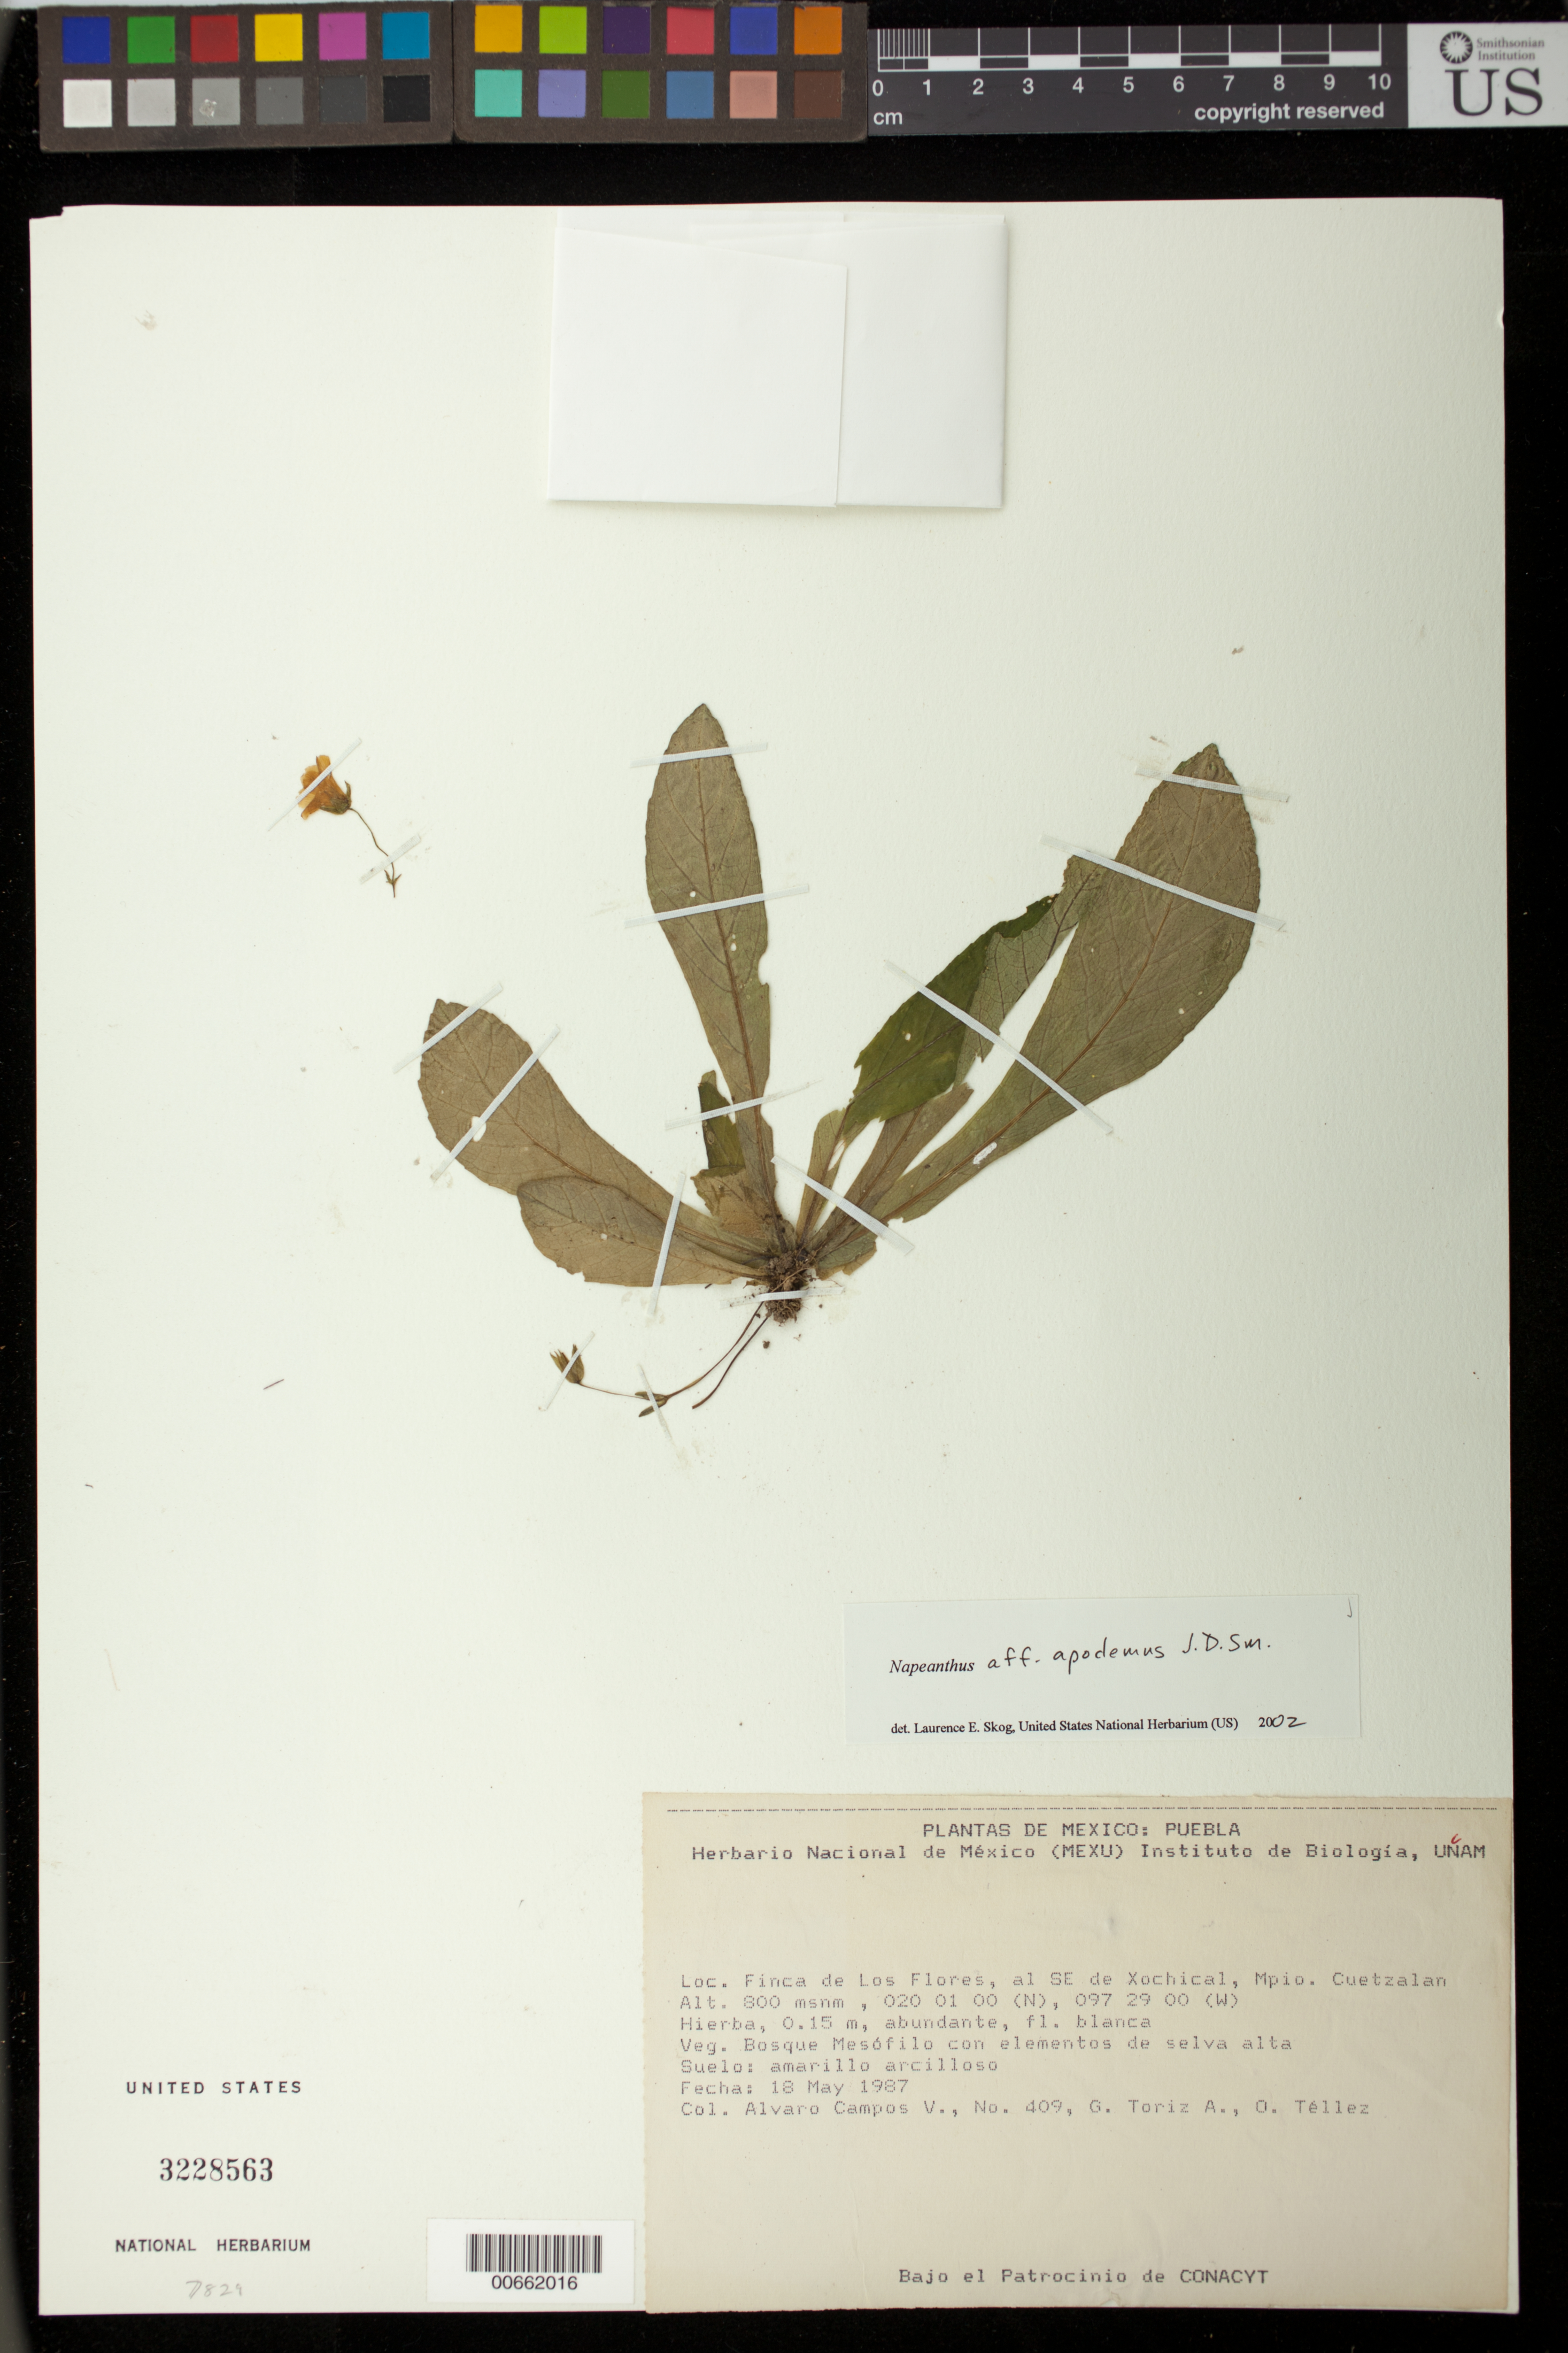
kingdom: Plantae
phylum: Tracheophyta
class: Magnoliopsida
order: Lamiales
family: Gesneriaceae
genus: Napeanthus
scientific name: Napeanthus apodemus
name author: Donn. Sm.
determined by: Skog, Laurence E.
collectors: A. Campos V., G. Toriz A. & O. Téllez V.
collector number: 409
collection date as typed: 18 May 1987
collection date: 1987-05-18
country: Mexico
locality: Finca de Los Flores, al SE de Xochical, Mpio. Cuetzalan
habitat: Bosque mesófilo con elementos de selva alta; suelo amarillo arcilloso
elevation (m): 800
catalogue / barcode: US 3228563